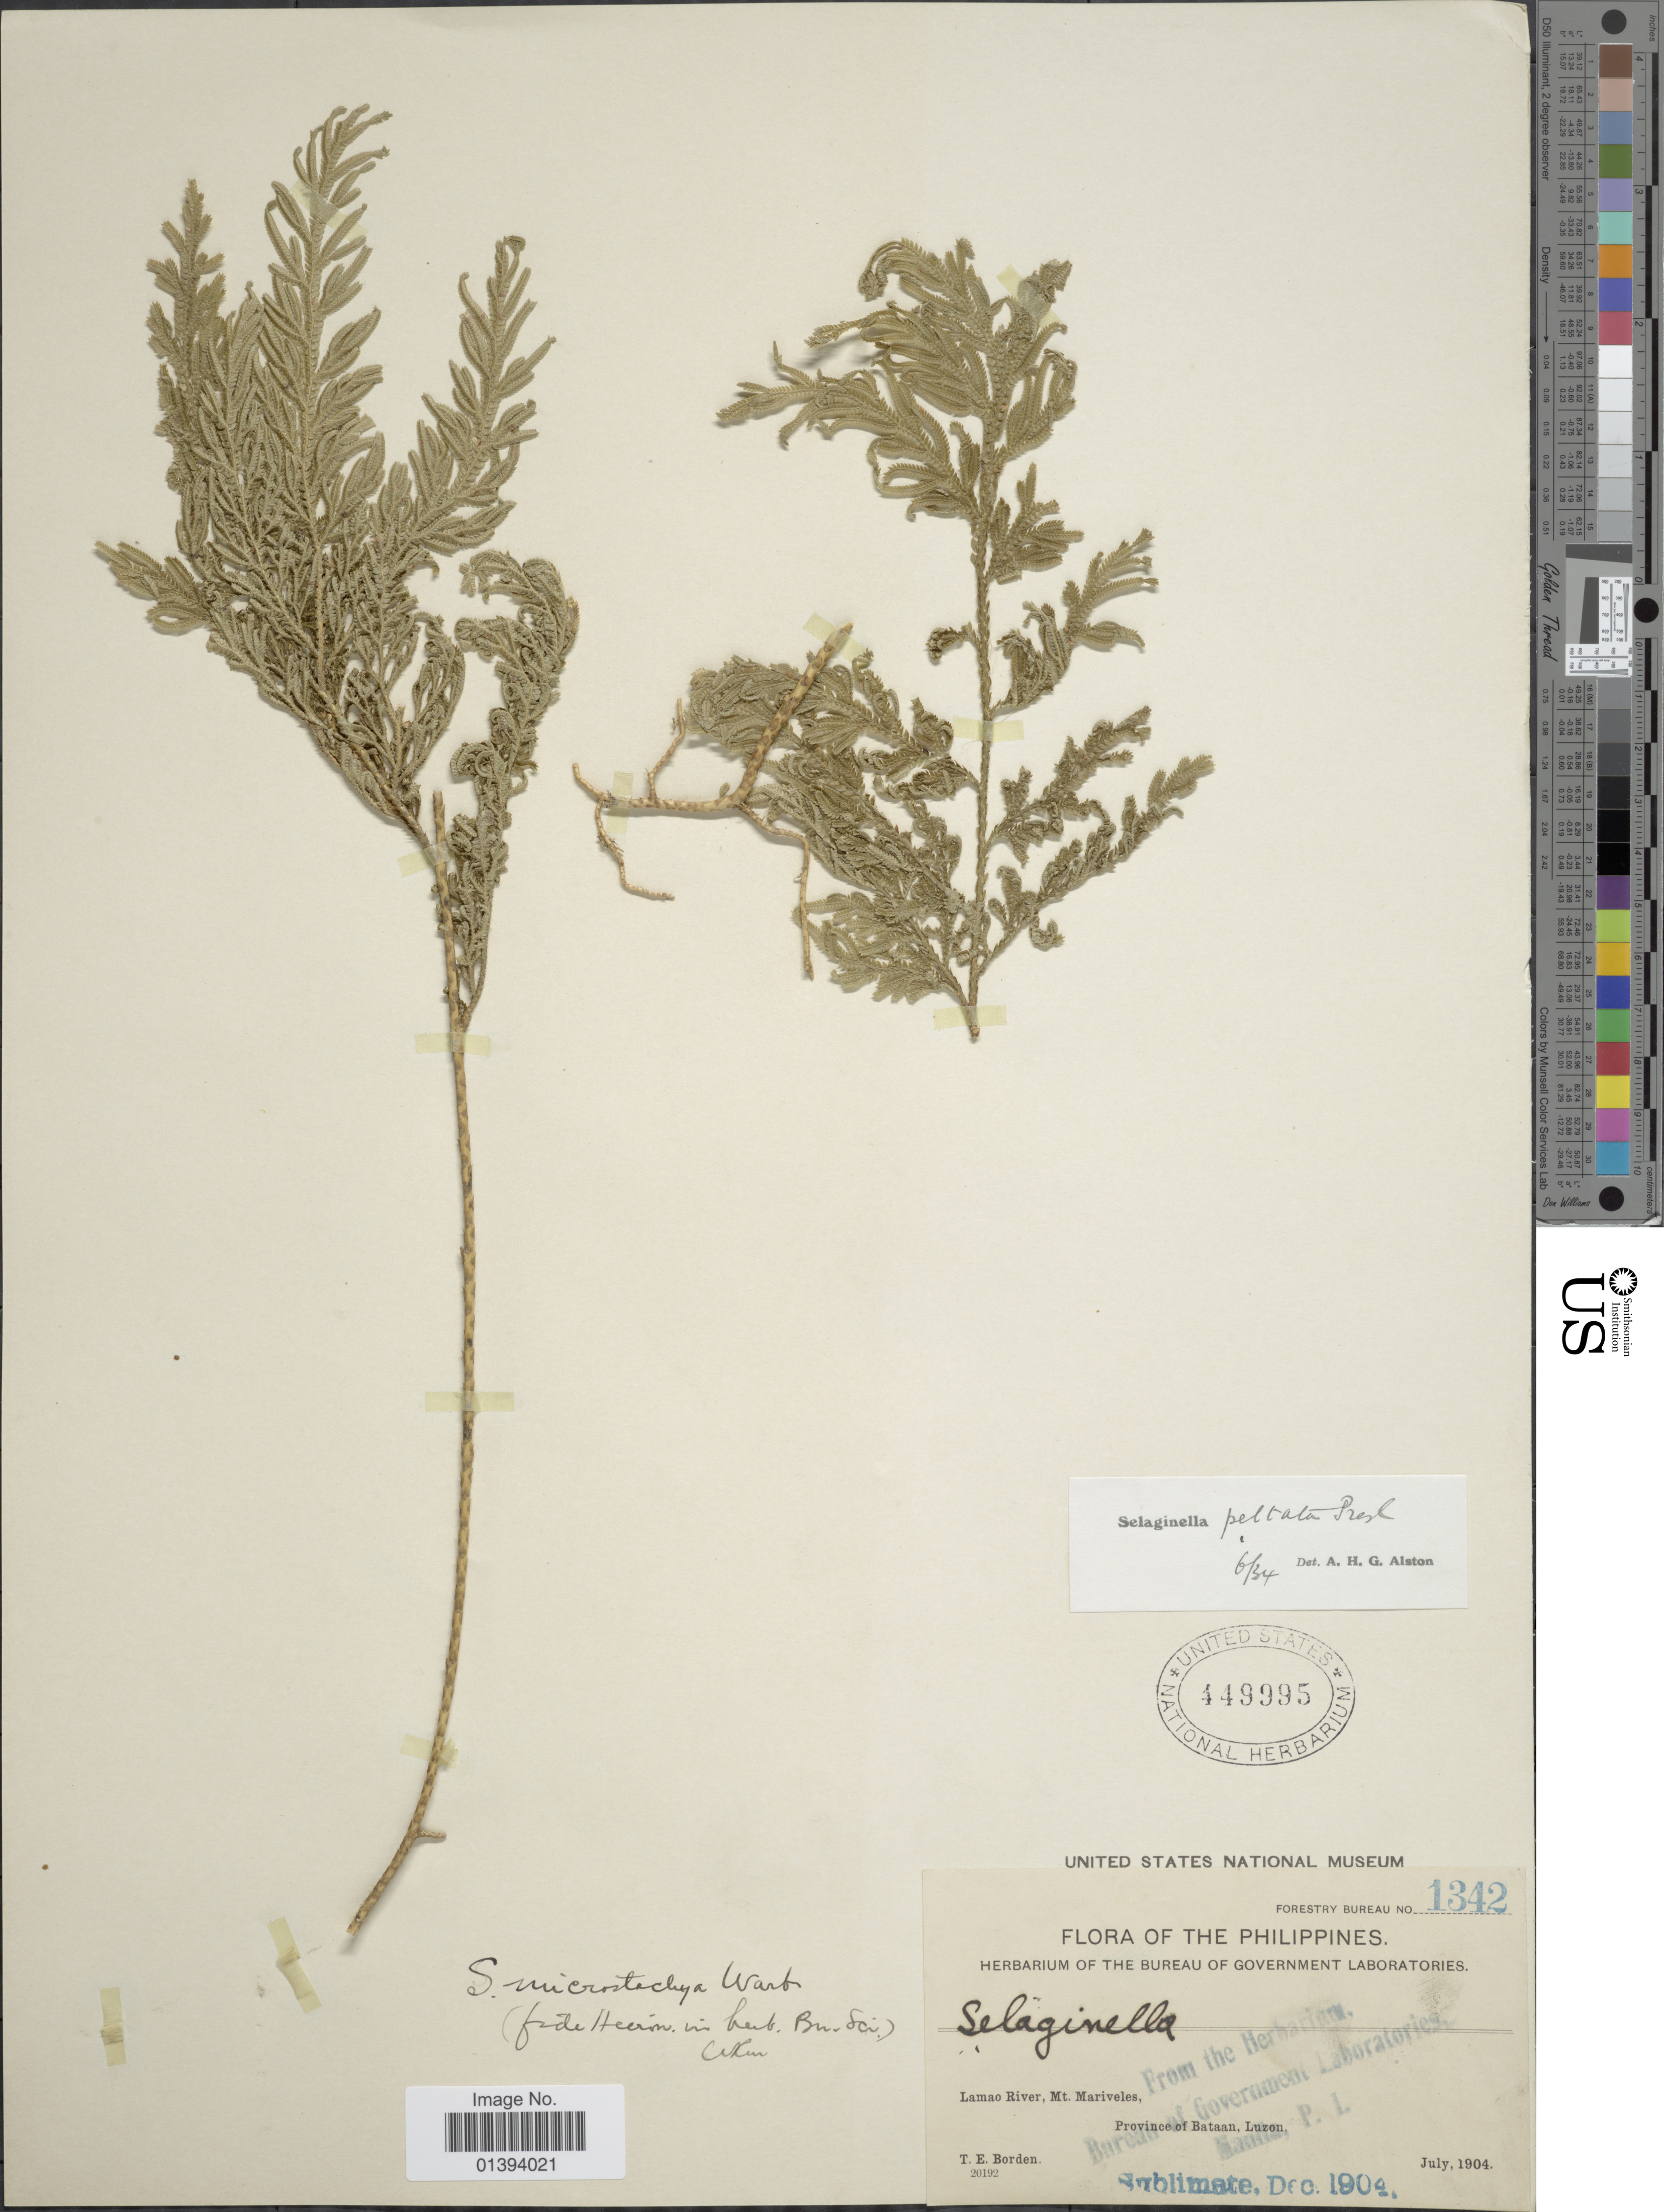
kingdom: Plantae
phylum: Tracheophyta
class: Lycopodiopsida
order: Selaginellales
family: Selaginellaceae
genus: Selaginella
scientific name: Selaginella peltata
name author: C. Presl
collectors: T. E. Borden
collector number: Forestry Bureau 1342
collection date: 1904-07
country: Philippines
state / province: Central Luzon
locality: Lamao River, Mt. Mariveles, Province of Bataan, Luzon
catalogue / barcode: US 449995